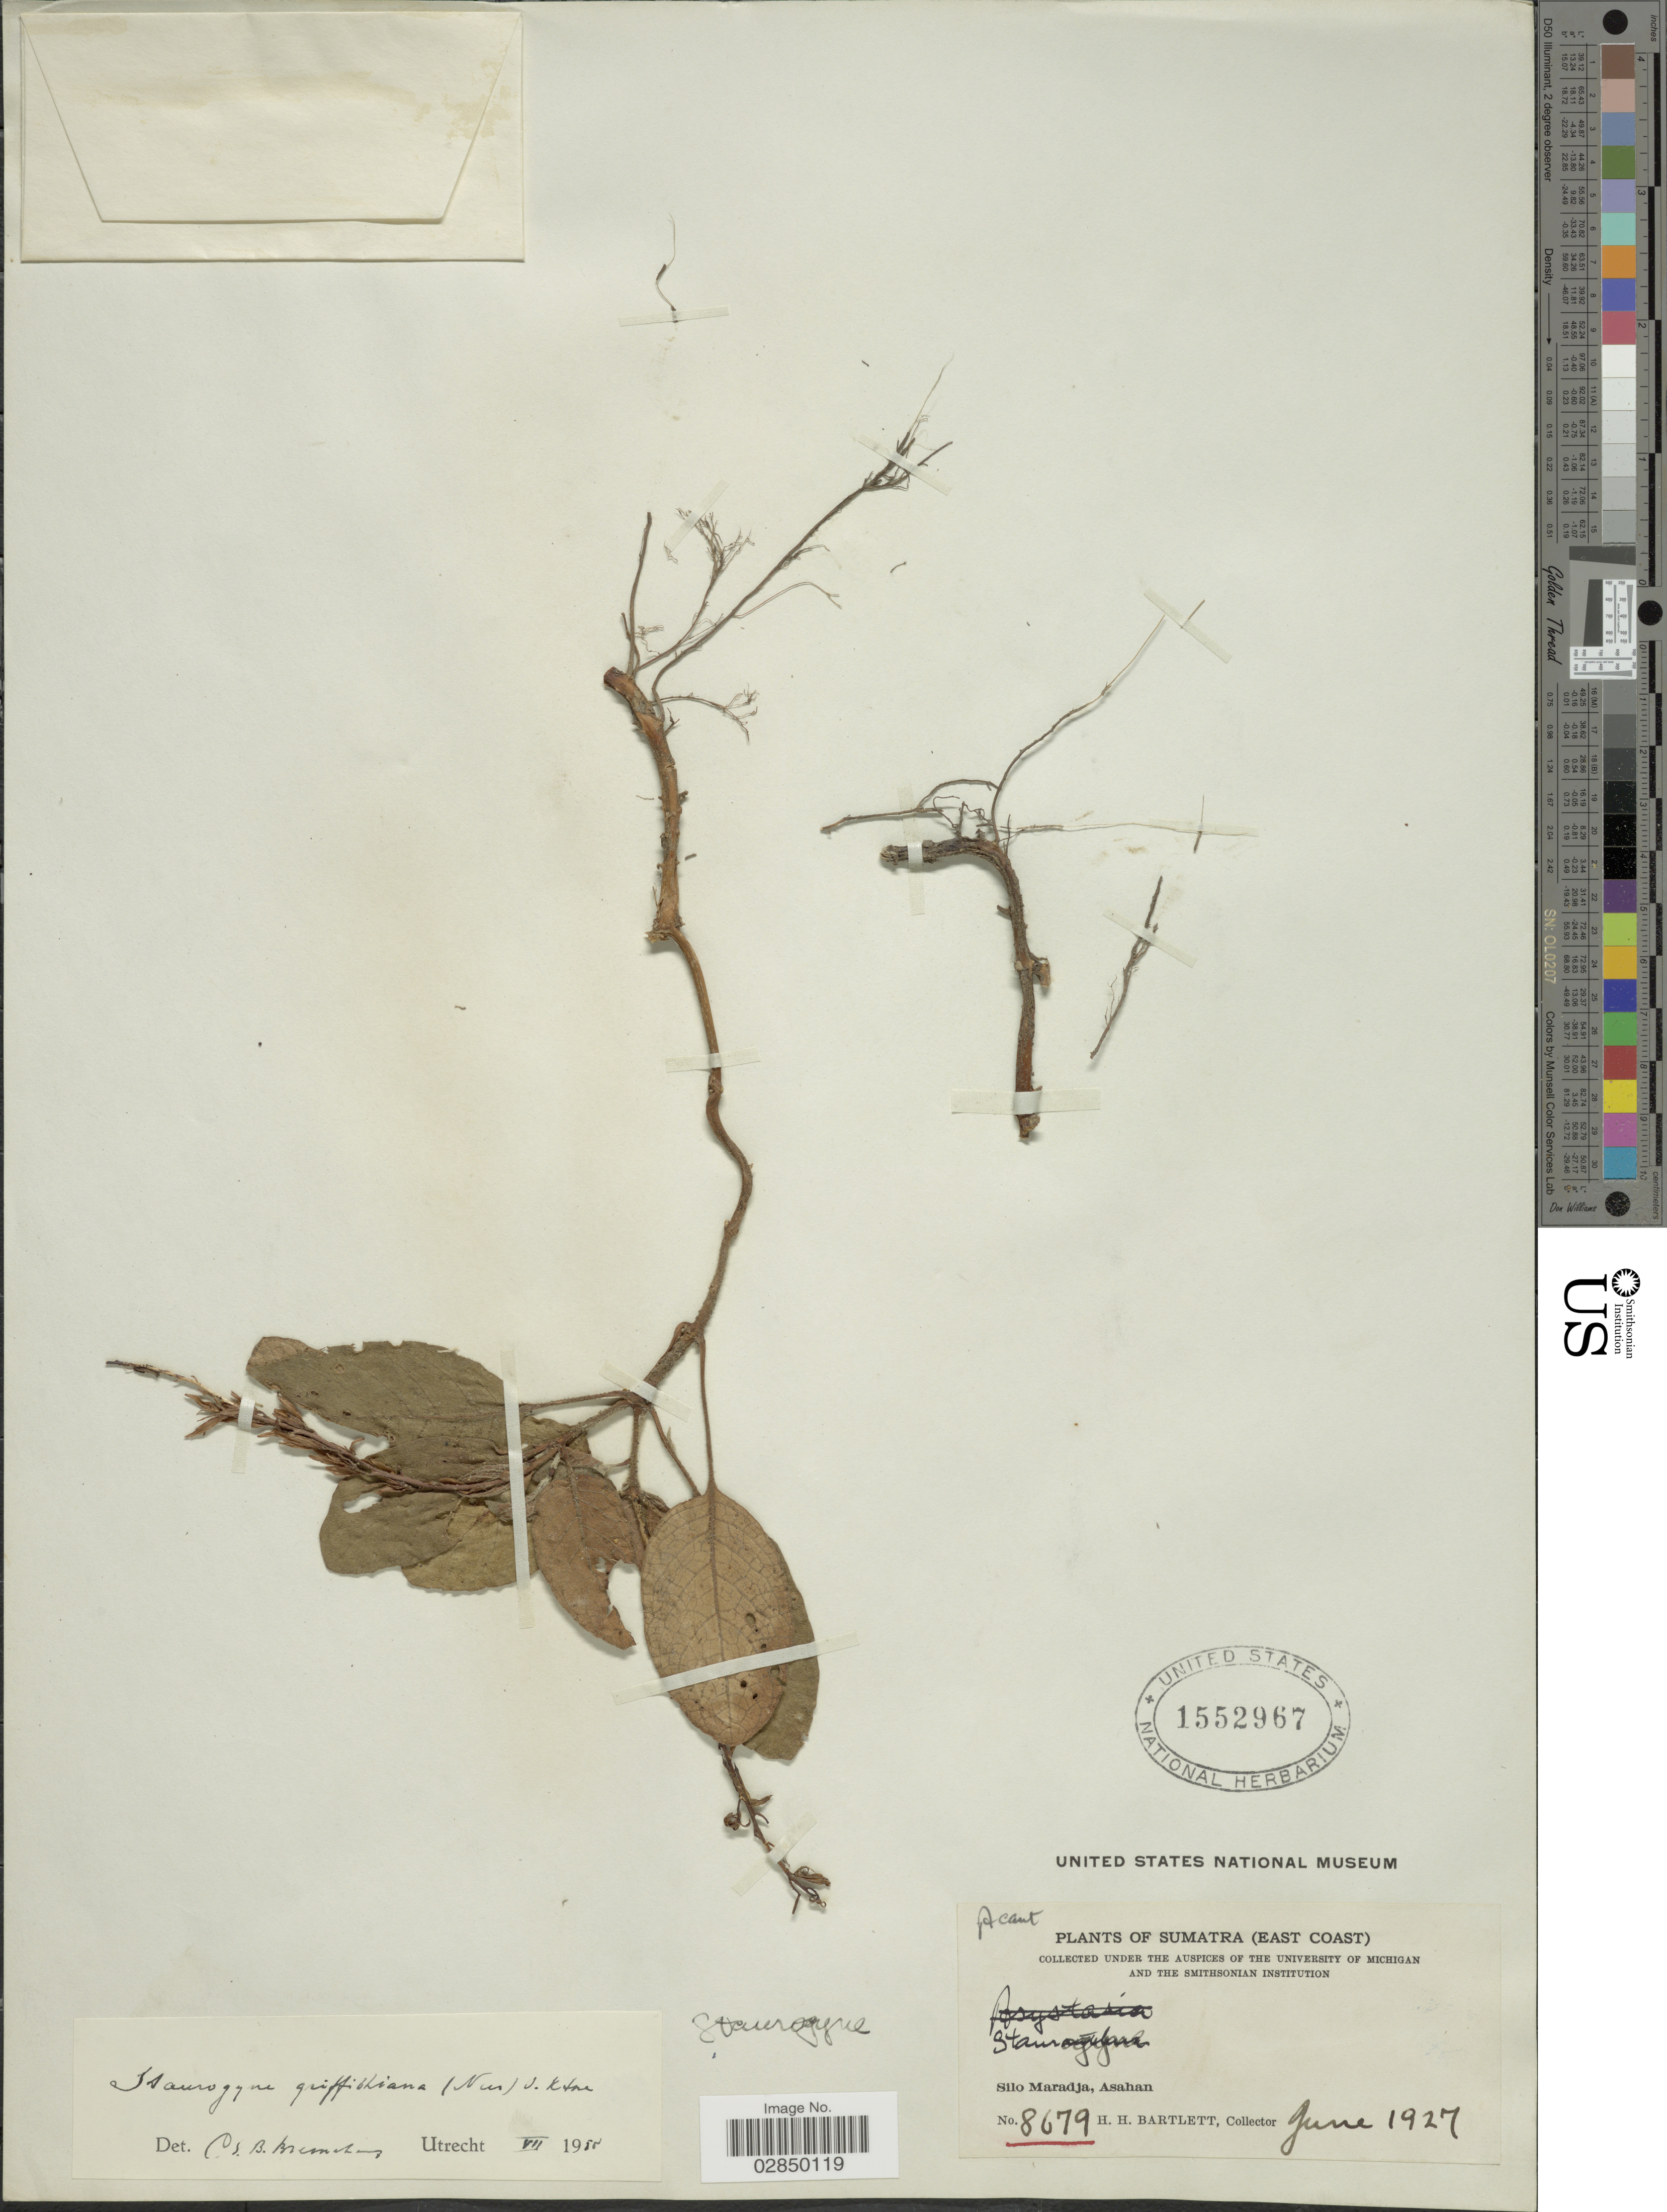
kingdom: Plantae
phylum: Tracheophyta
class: Magnoliopsida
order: Lamiales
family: Acanthaceae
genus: Staurogyne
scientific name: Staurogyne griffithiana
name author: Kuntze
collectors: H. H. Bartlett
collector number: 8679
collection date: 1927-06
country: Indonesia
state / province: Sumatra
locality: (East Coast). Silo Maradja, Asahan.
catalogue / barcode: US 1552967